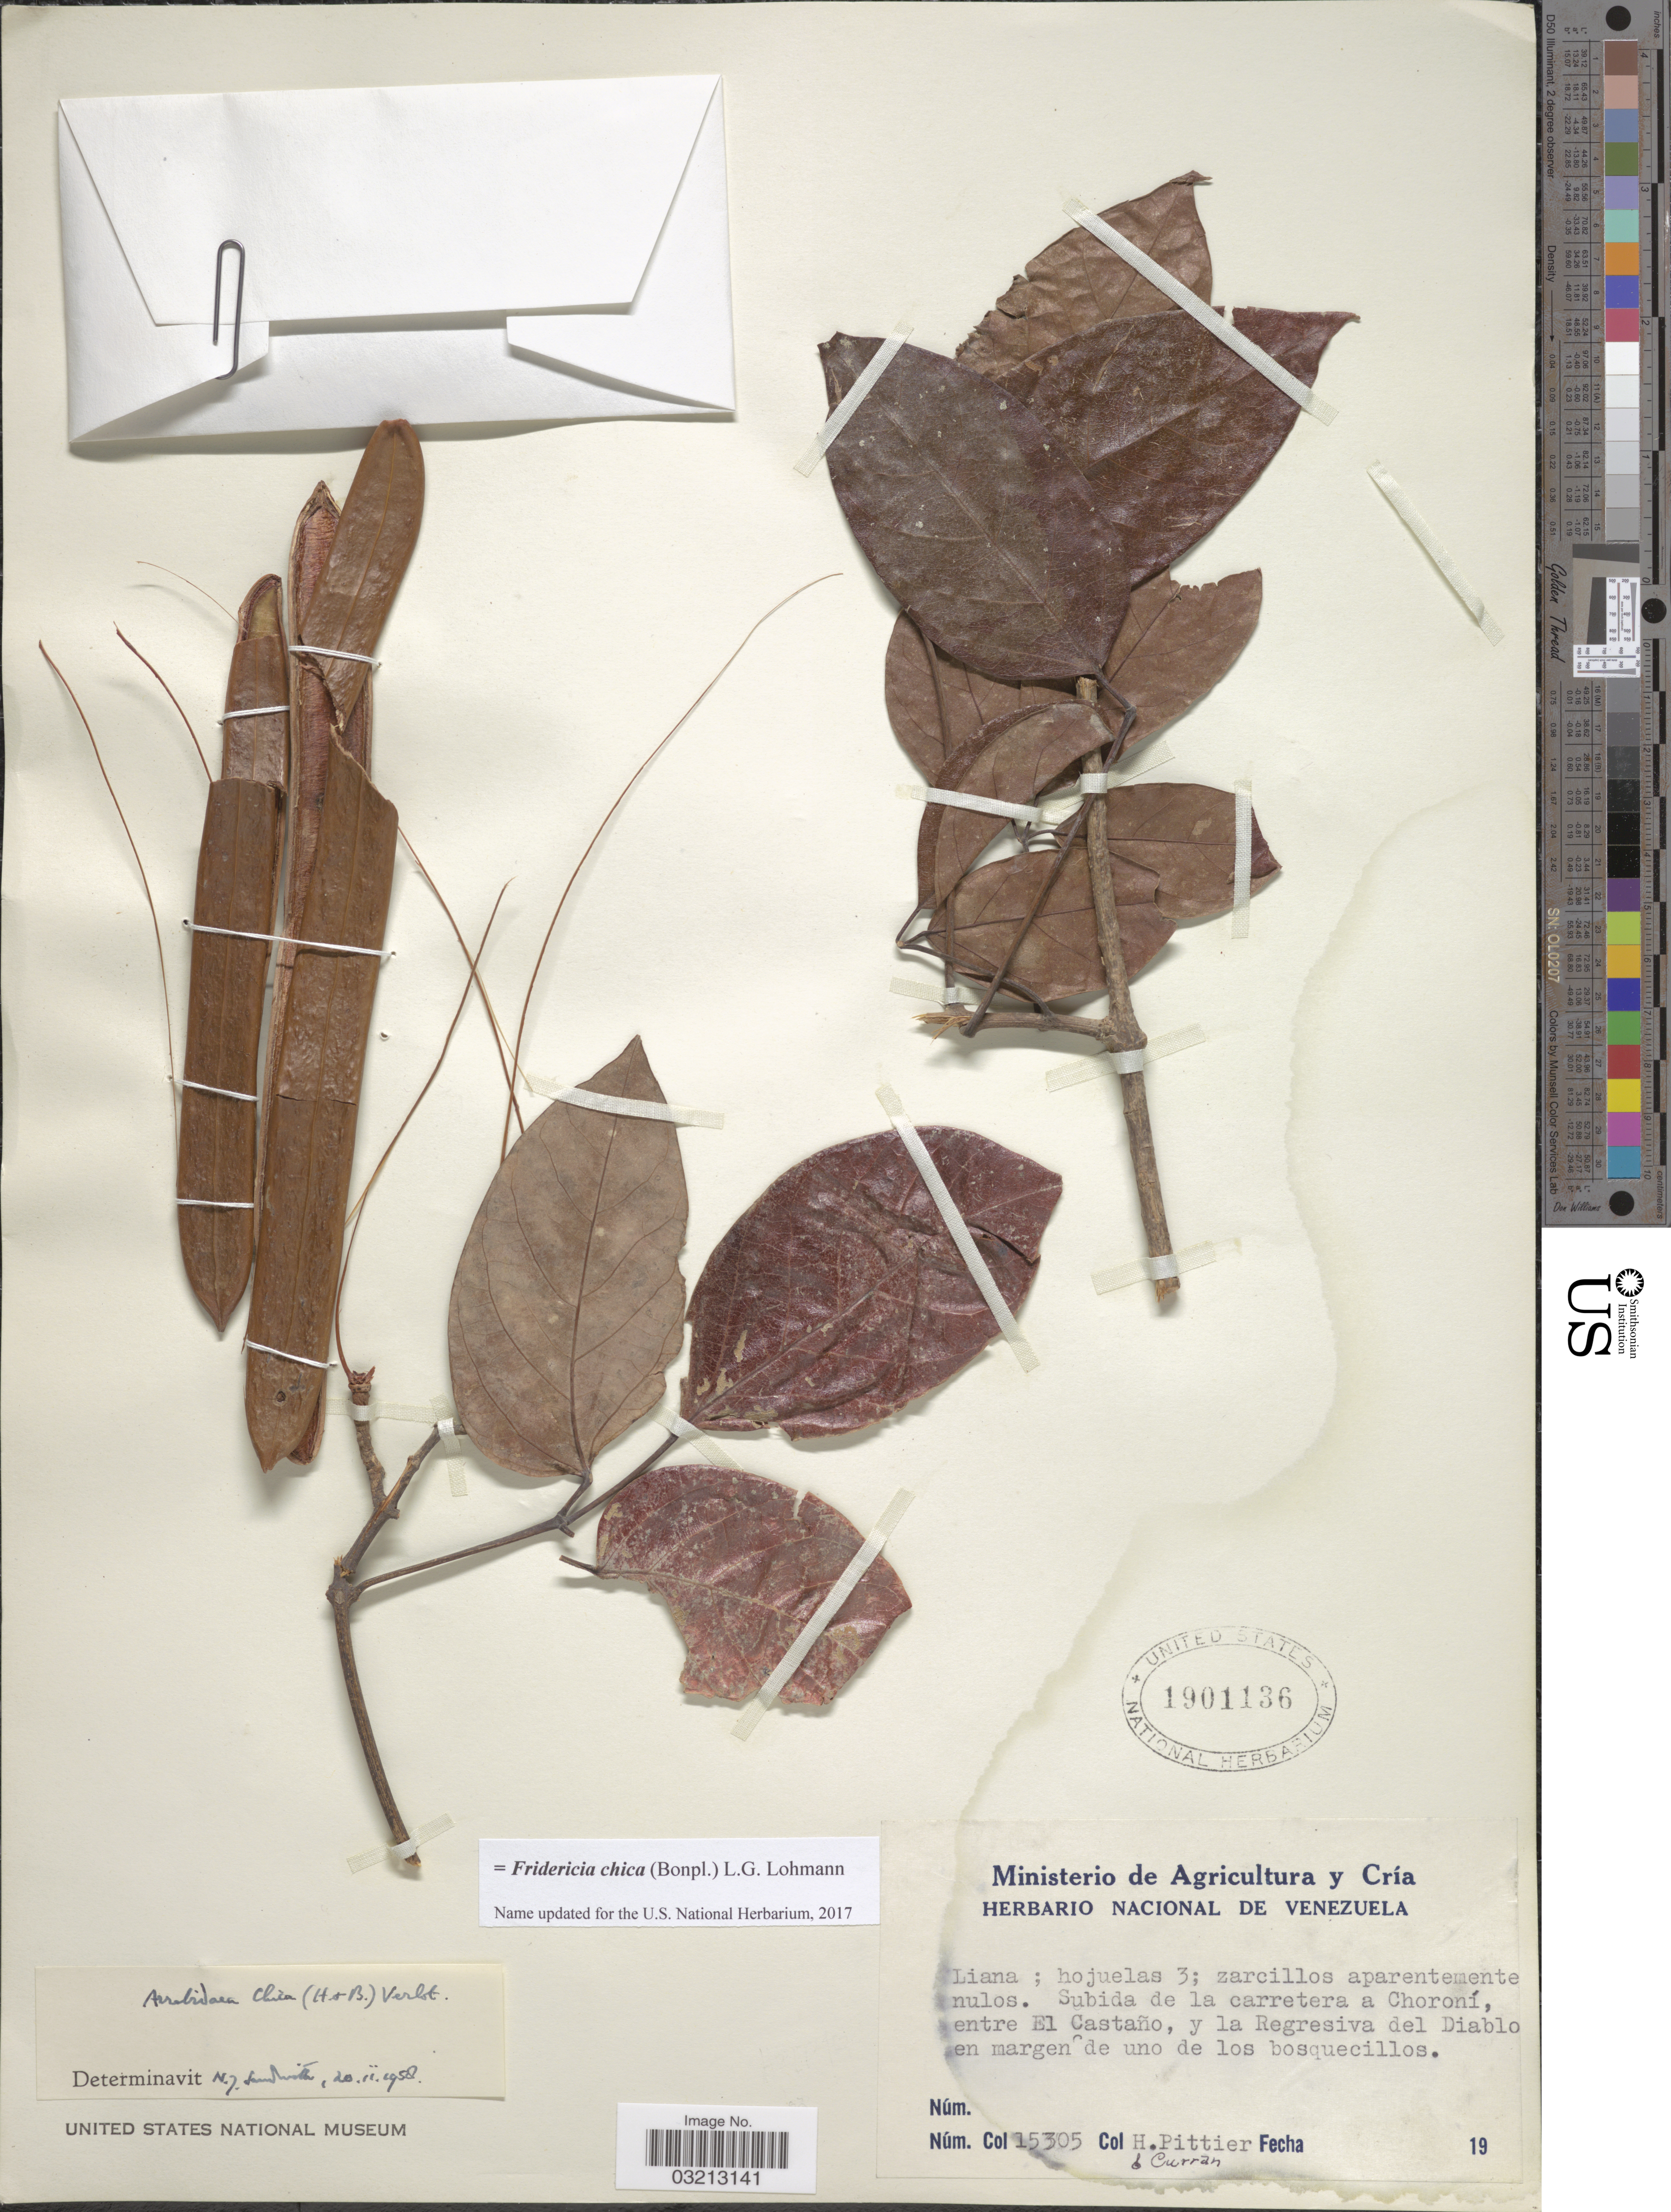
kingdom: Plantae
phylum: Tracheophyta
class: Magnoliopsida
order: Lamiales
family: Bignoniaceae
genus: Fridericia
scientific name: Fridericia chica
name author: (Bonpl.) L.G. Lohmann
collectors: H. F. Pittier & -- Curran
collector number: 15305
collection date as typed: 19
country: Venezuela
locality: Subida de la carretera a Choroní, entre El Castaño, y la Regresiva del Diablo en margen de uno de los bosquecillos.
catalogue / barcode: US 1901136